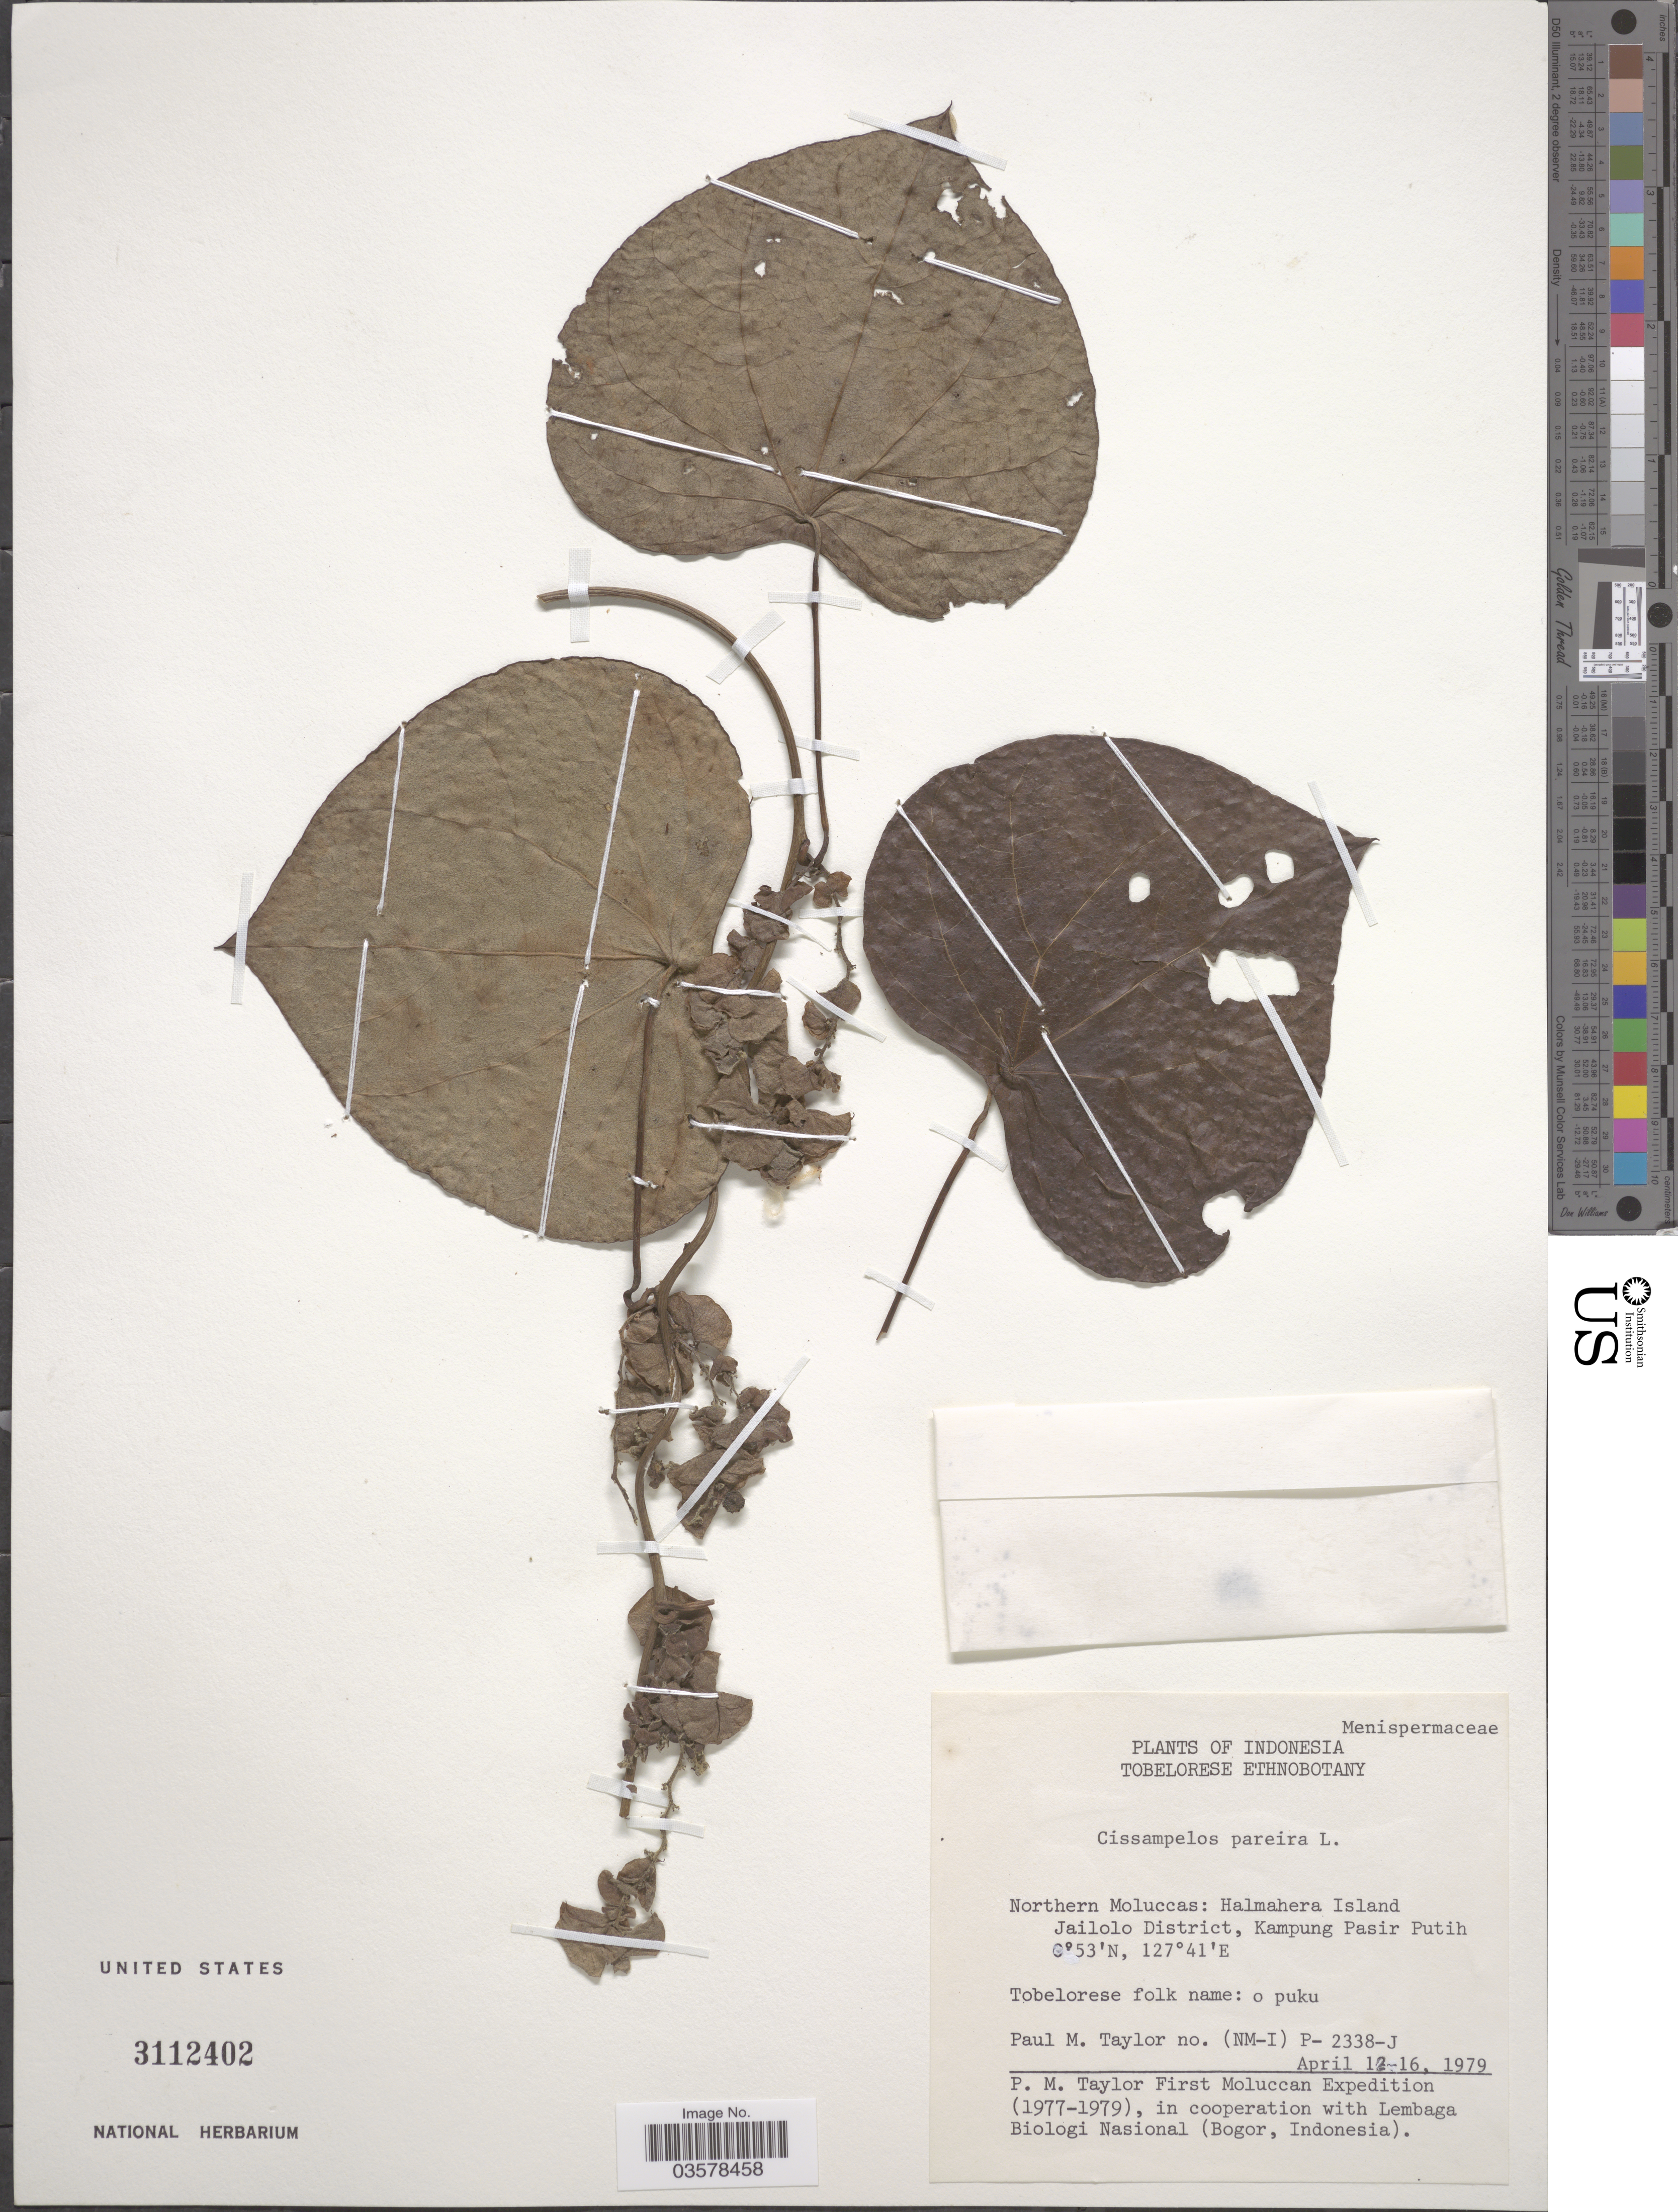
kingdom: Plantae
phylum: Tracheophyta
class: Magnoliopsida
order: Ranunculales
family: Menispermaceae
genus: Cissampelos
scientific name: Cissampelos pareira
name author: L.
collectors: P. M. Taylor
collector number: P-2338-J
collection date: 1979-04-12/1979-04-16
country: Indonesia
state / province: Maluku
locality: Northern Moluccas: Halmahera Island. Jailolo District, Kampung Pasir Putih.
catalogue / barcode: US 3112402